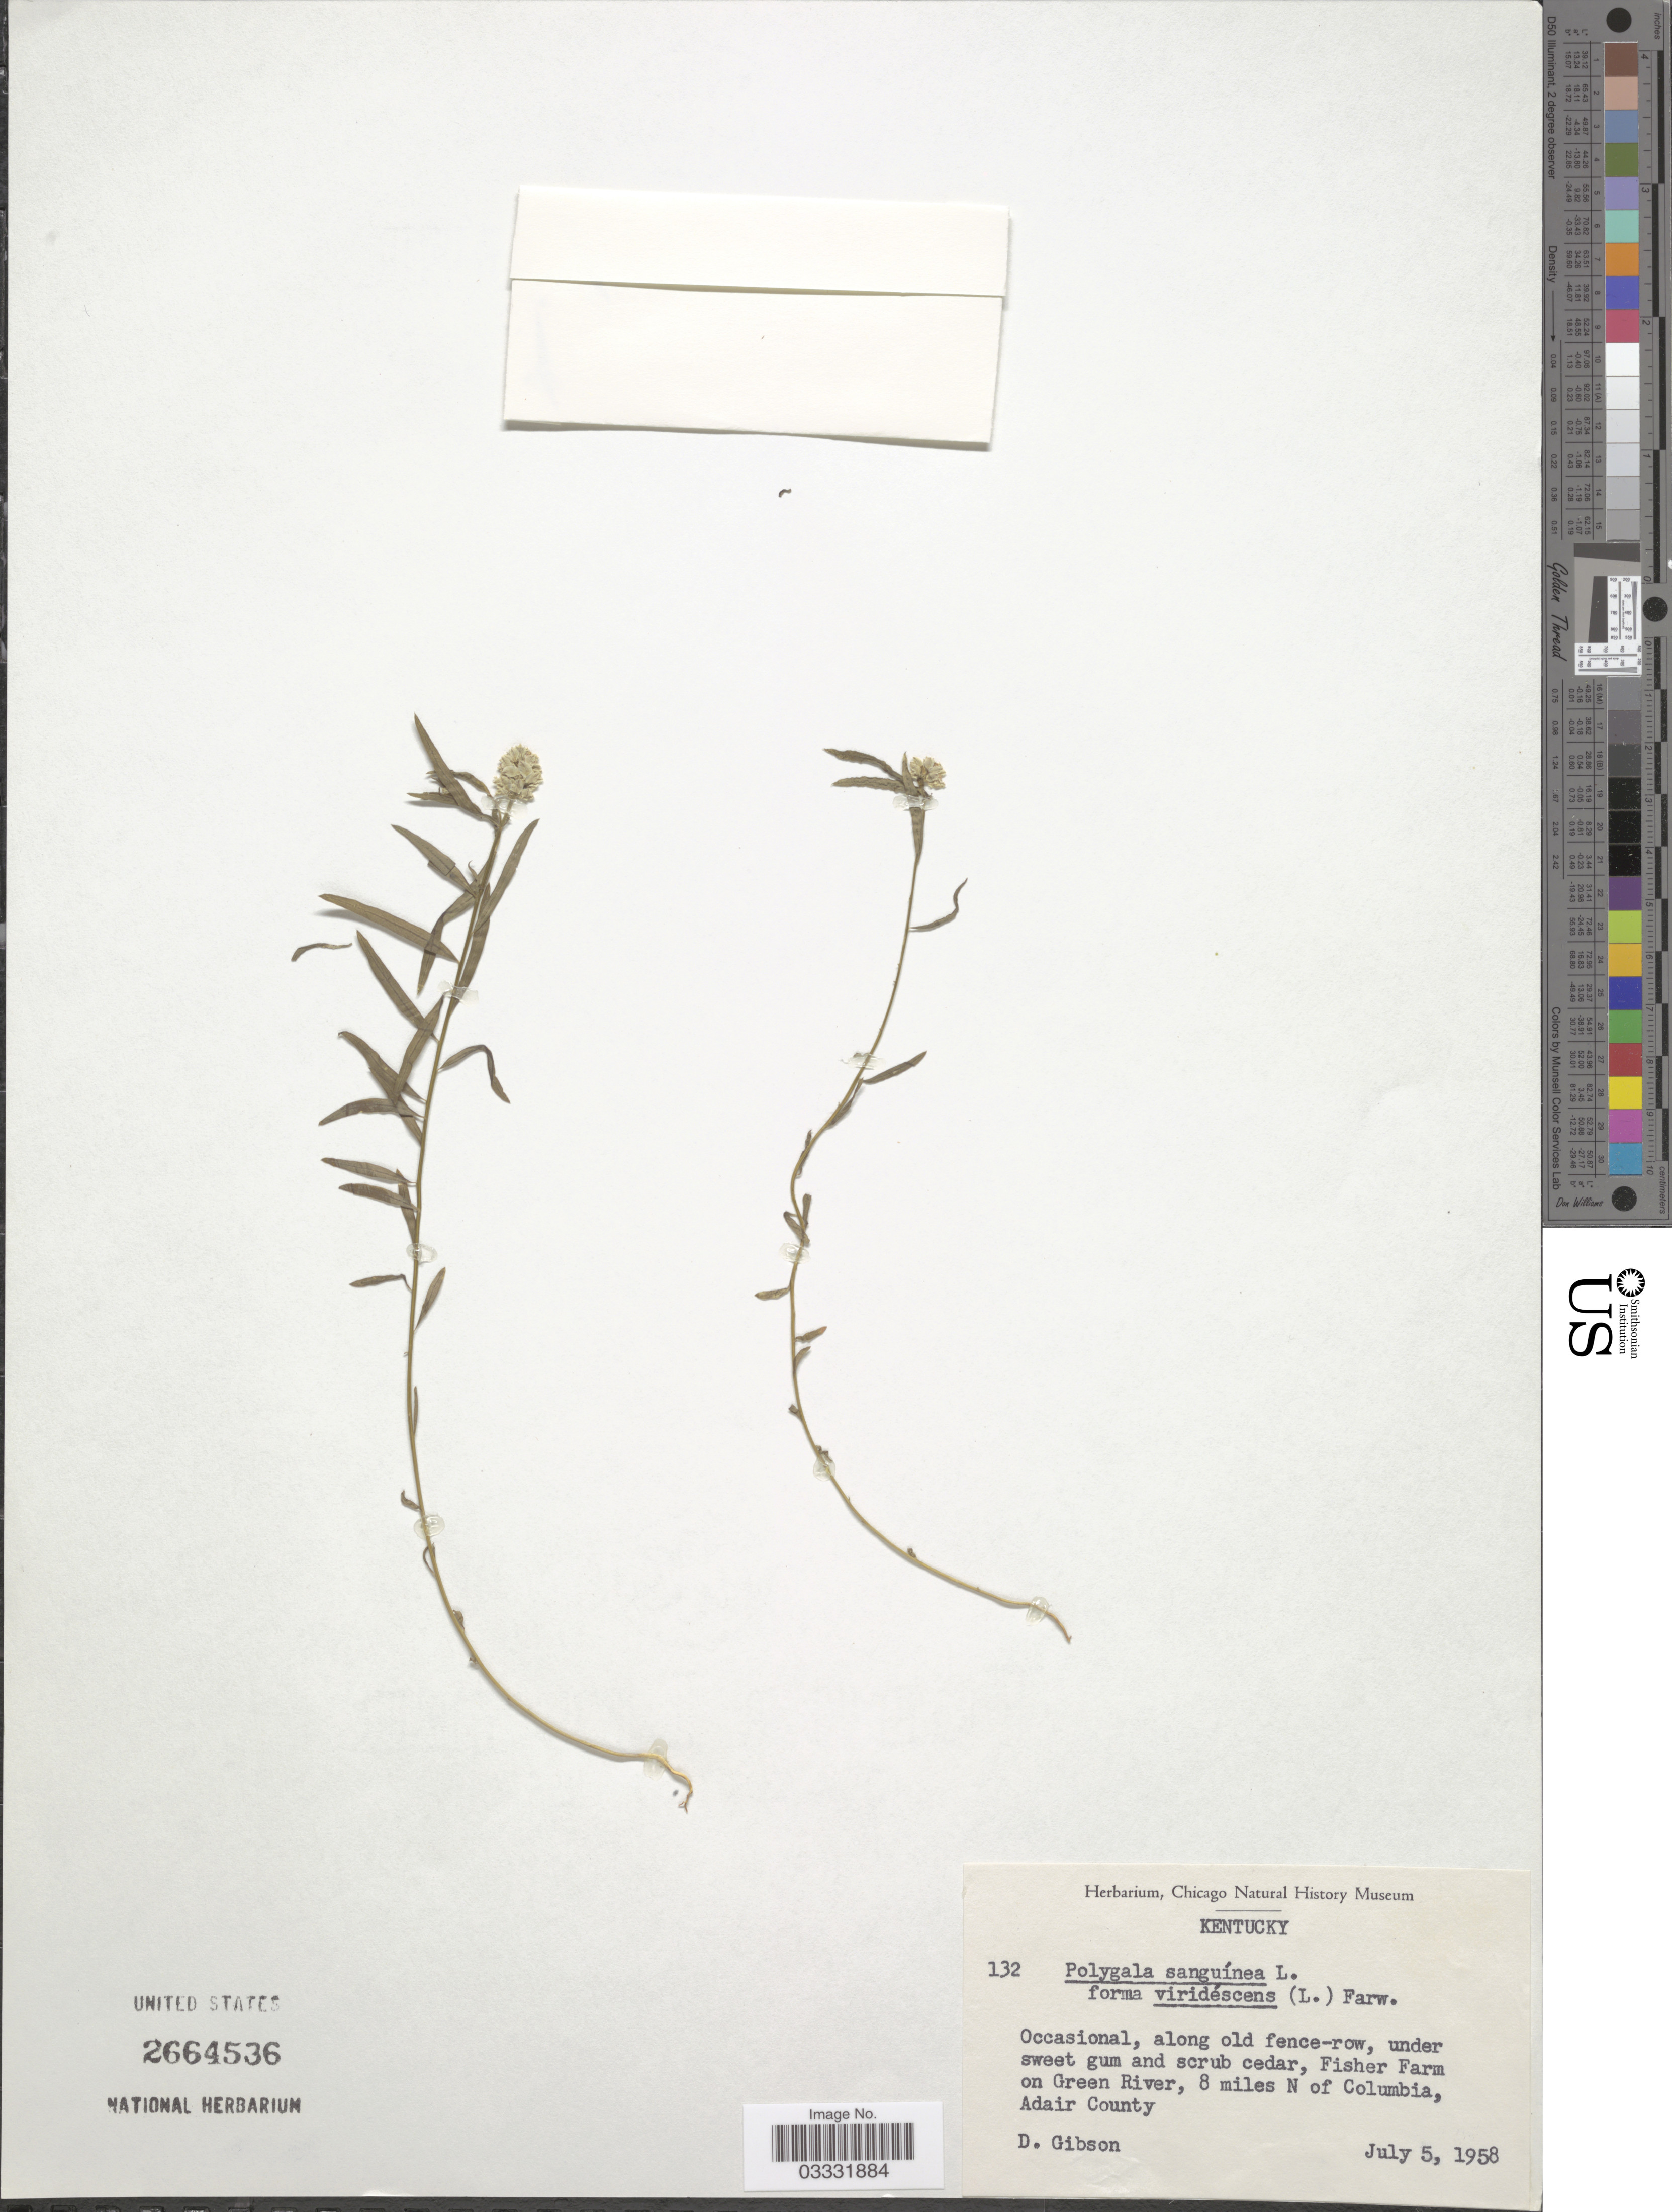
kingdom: Plantae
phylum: Tracheophyta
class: Magnoliopsida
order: Fabales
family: Polygalaceae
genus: Polygala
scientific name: Polygala sanguinea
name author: L.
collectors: D. Gibson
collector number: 132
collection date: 1958-07-05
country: United States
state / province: Kentucky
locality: Occasional, along old fence-row under sweet gum and scrub cedar, Fisher Farm on Green River, 8 miles N of Columbia, Adair County.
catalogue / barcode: US 2664536